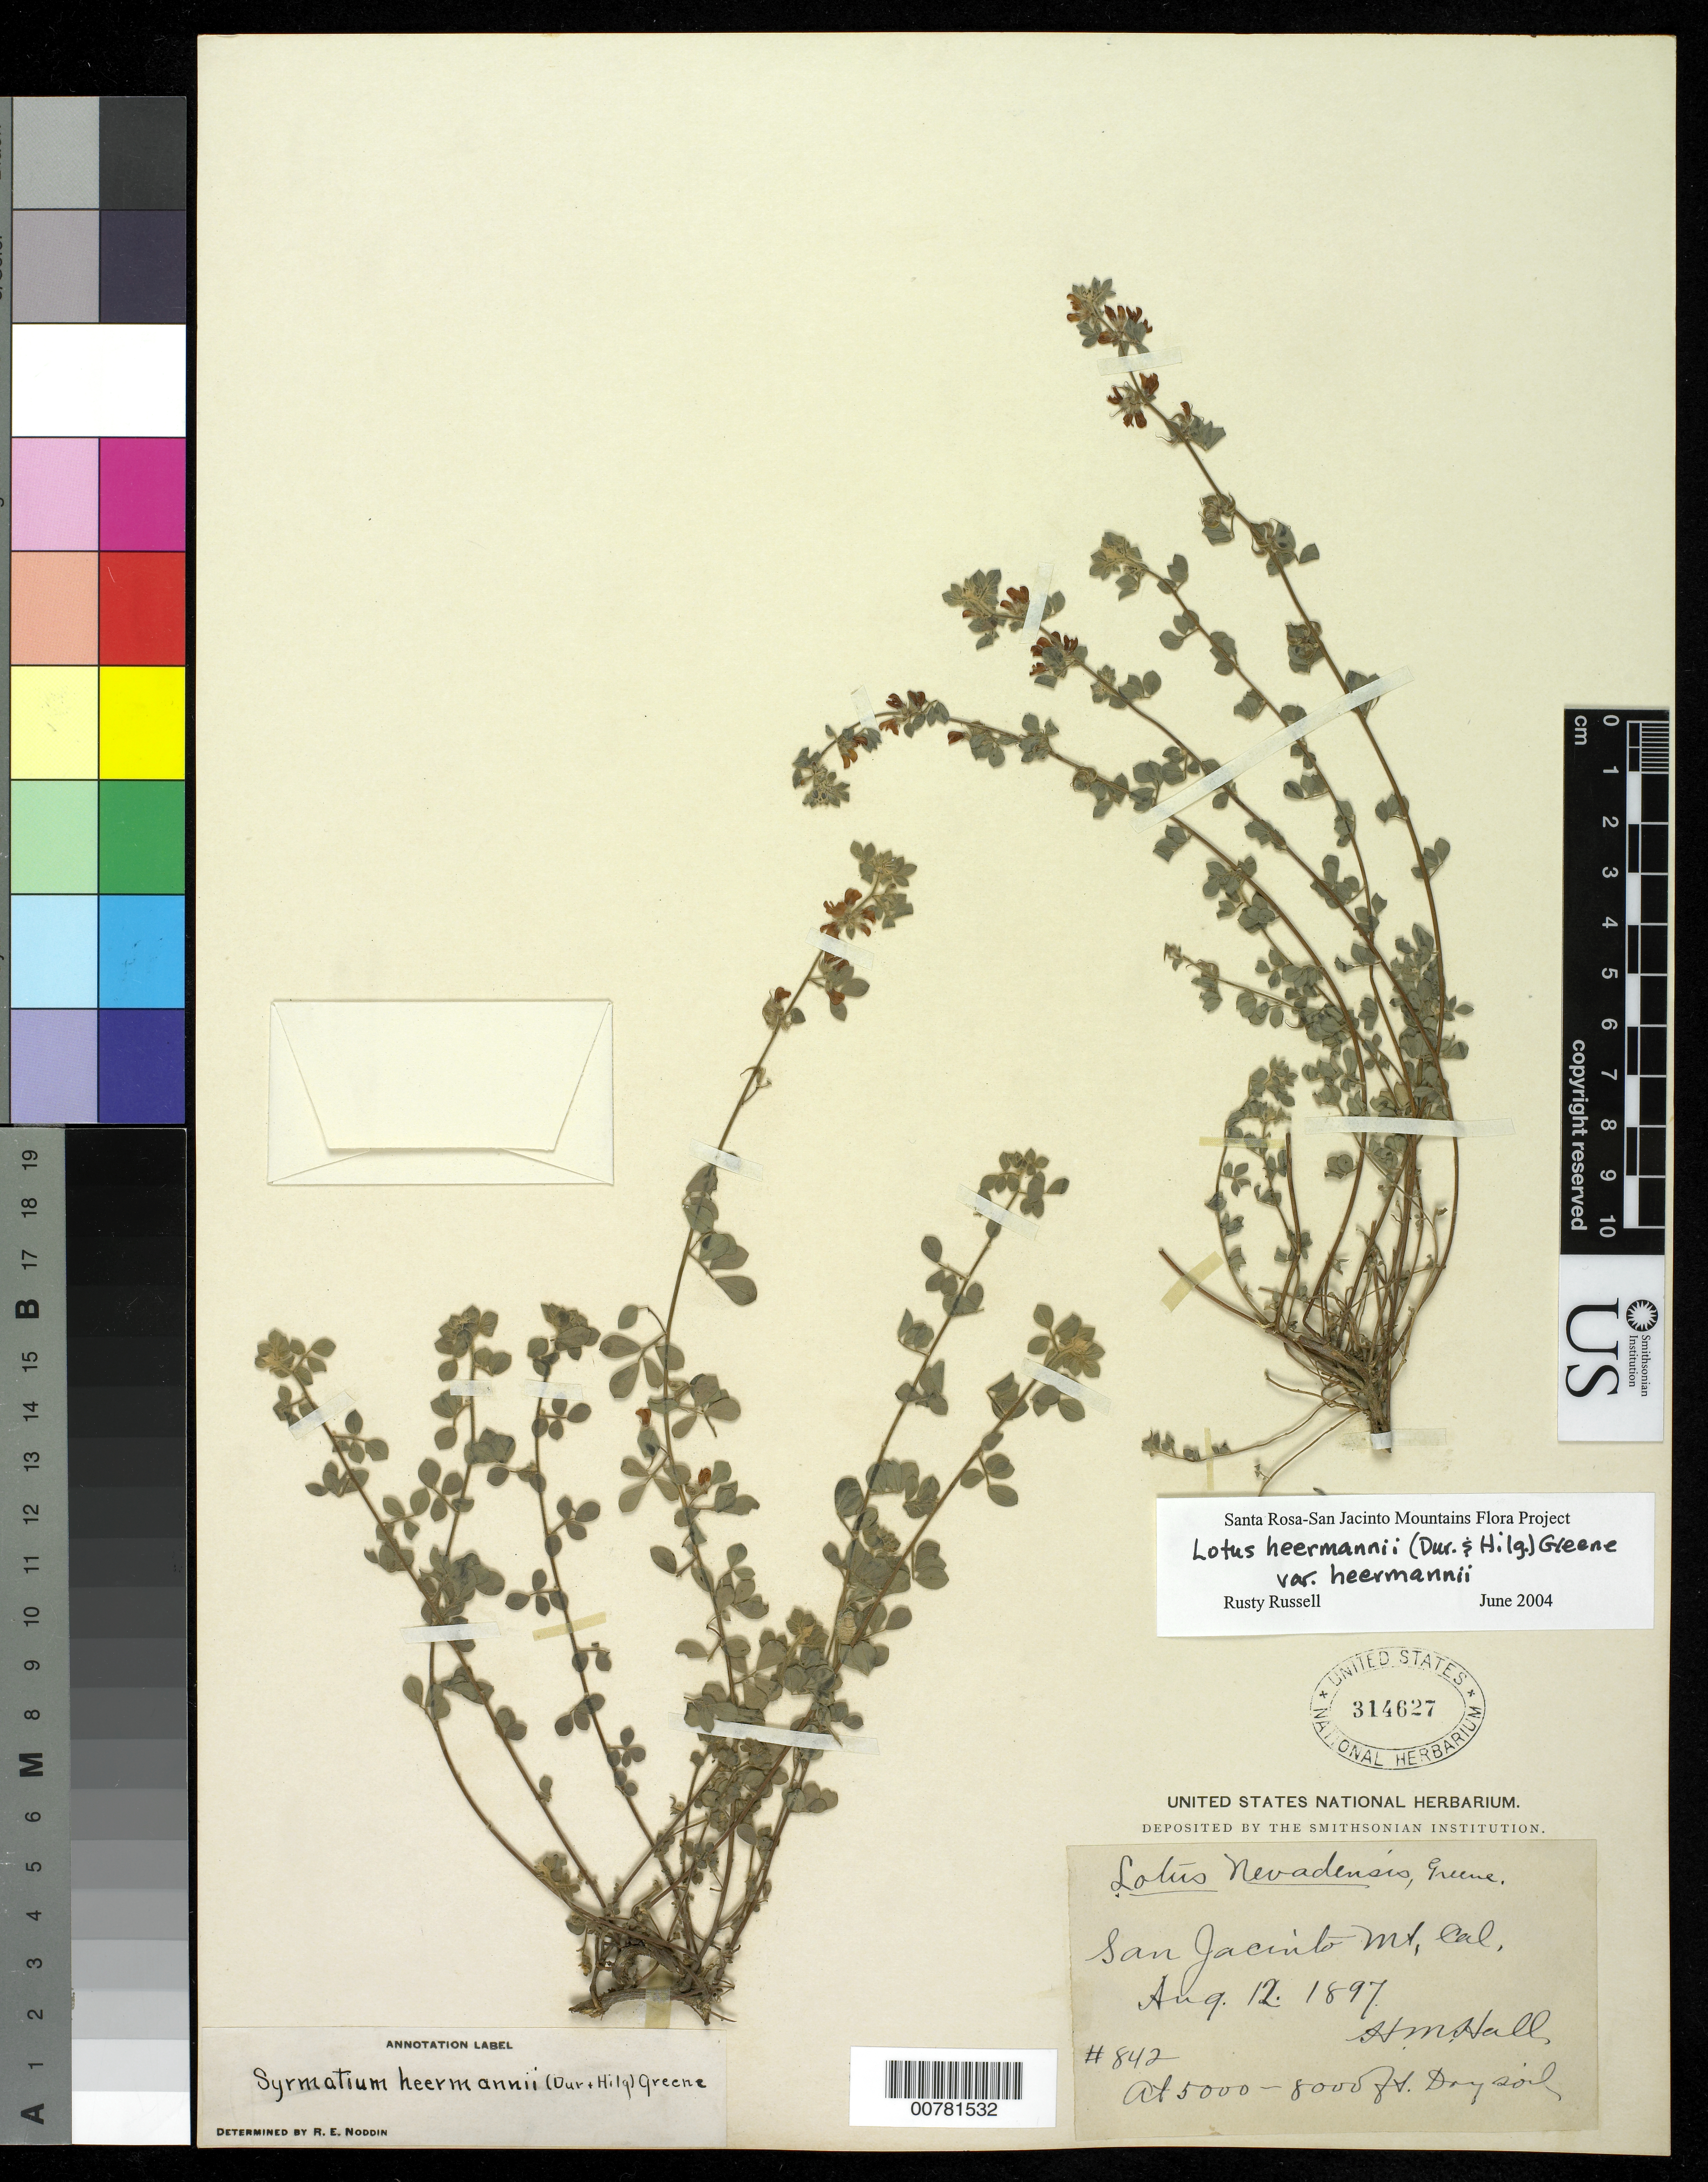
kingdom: Plantae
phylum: Tracheophyta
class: Magnoliopsida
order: Fabales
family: Fabaceae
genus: Syrmatium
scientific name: Syrmatium tomentosum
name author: (Hook. & Arn.) Vogel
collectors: H. M. Hall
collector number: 842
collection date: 1897-08-12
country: United States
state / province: California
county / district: Riverside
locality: San Jacinto Mt.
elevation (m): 1524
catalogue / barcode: US 314627